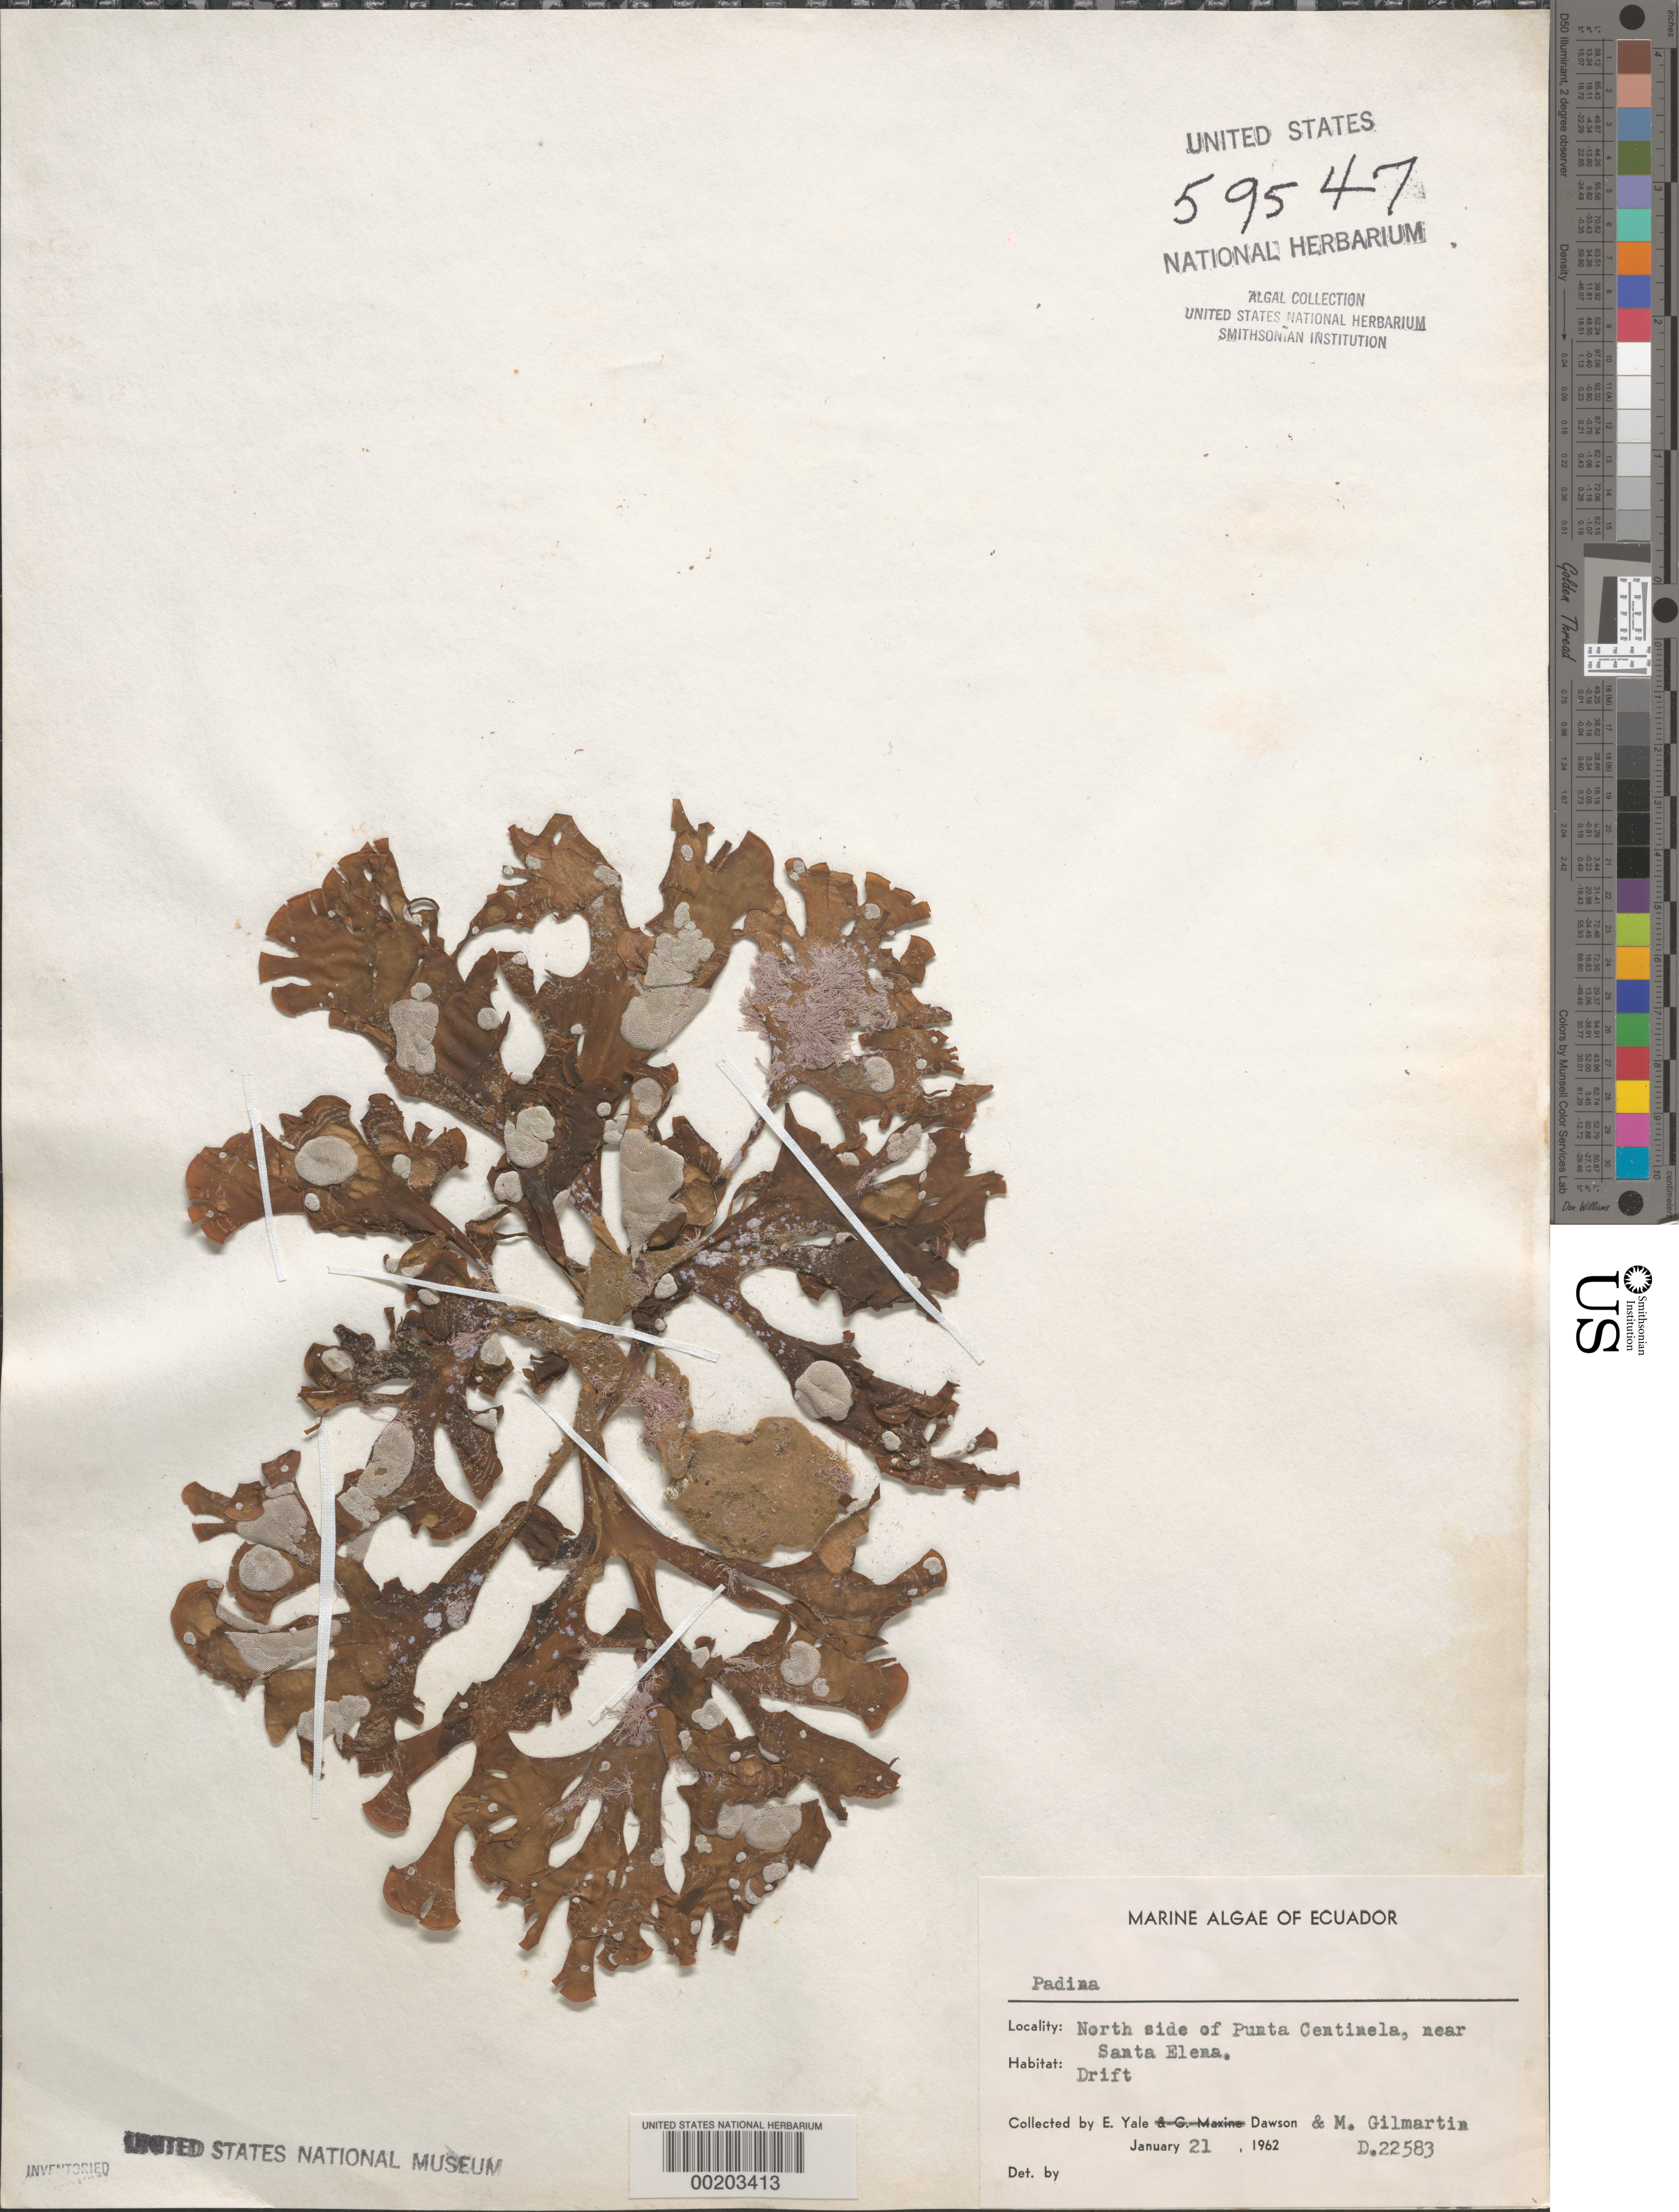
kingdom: Chromista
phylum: Ochrophyta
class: Phaeophyceae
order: Dictyotales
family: Dictyotaceae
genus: Padina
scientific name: Padina sp.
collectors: E. Y. Dawson & M. Gilmartin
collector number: EYD 22583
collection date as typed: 21 Jan 1962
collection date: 1962-01-21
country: Ecuador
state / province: Guayas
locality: Punta Centinela, near Santa Elena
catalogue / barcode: US 59547